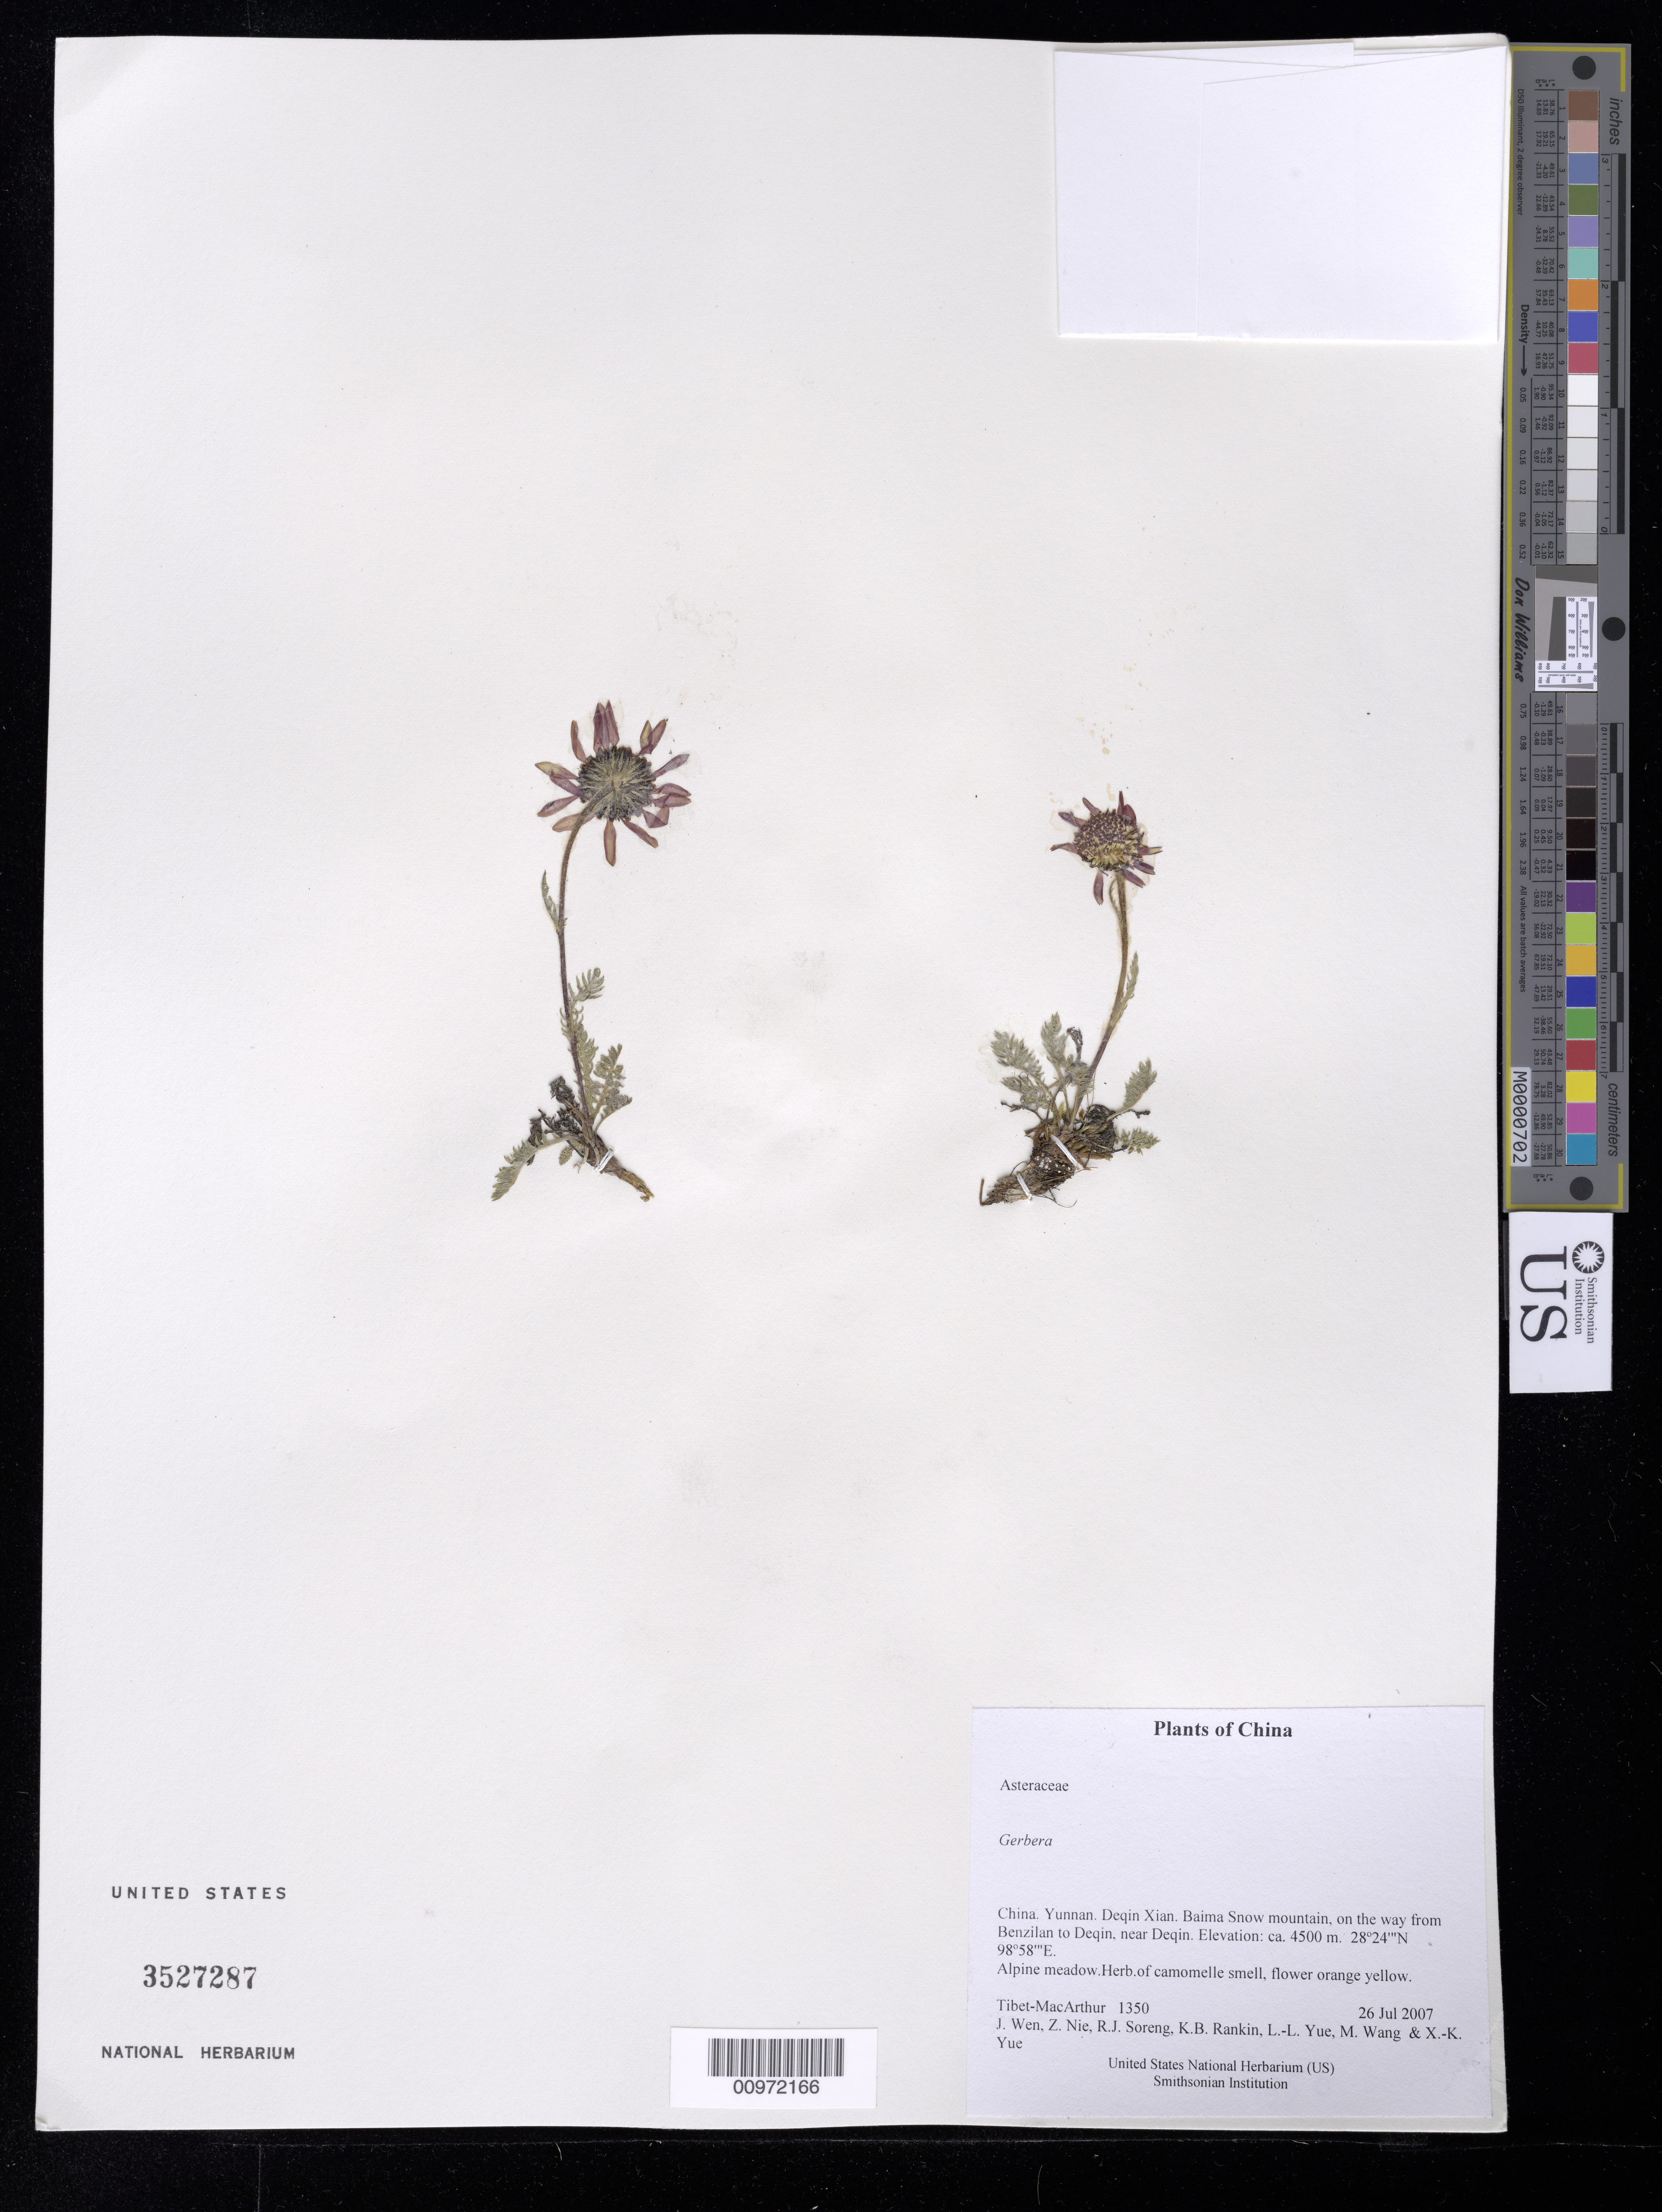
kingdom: Plantae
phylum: Tracheophyta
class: Magnoliopsida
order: Asterales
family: Asteraceae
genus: Gerbera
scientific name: Gerbera sp.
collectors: Tibet-MacArthur, J. Wen, Z. Nie, R. J. Soreng, K. Rankin, L. Yue, M. Wang & X. Yue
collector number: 1350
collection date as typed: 26 Jul 2007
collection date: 2007-07-26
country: China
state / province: Yunnan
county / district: Deqin Xian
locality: Baima Snow mountain, on the way from Benzilan to Deqin, near Deqin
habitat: Alpine meadow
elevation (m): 4500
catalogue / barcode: US 3527287